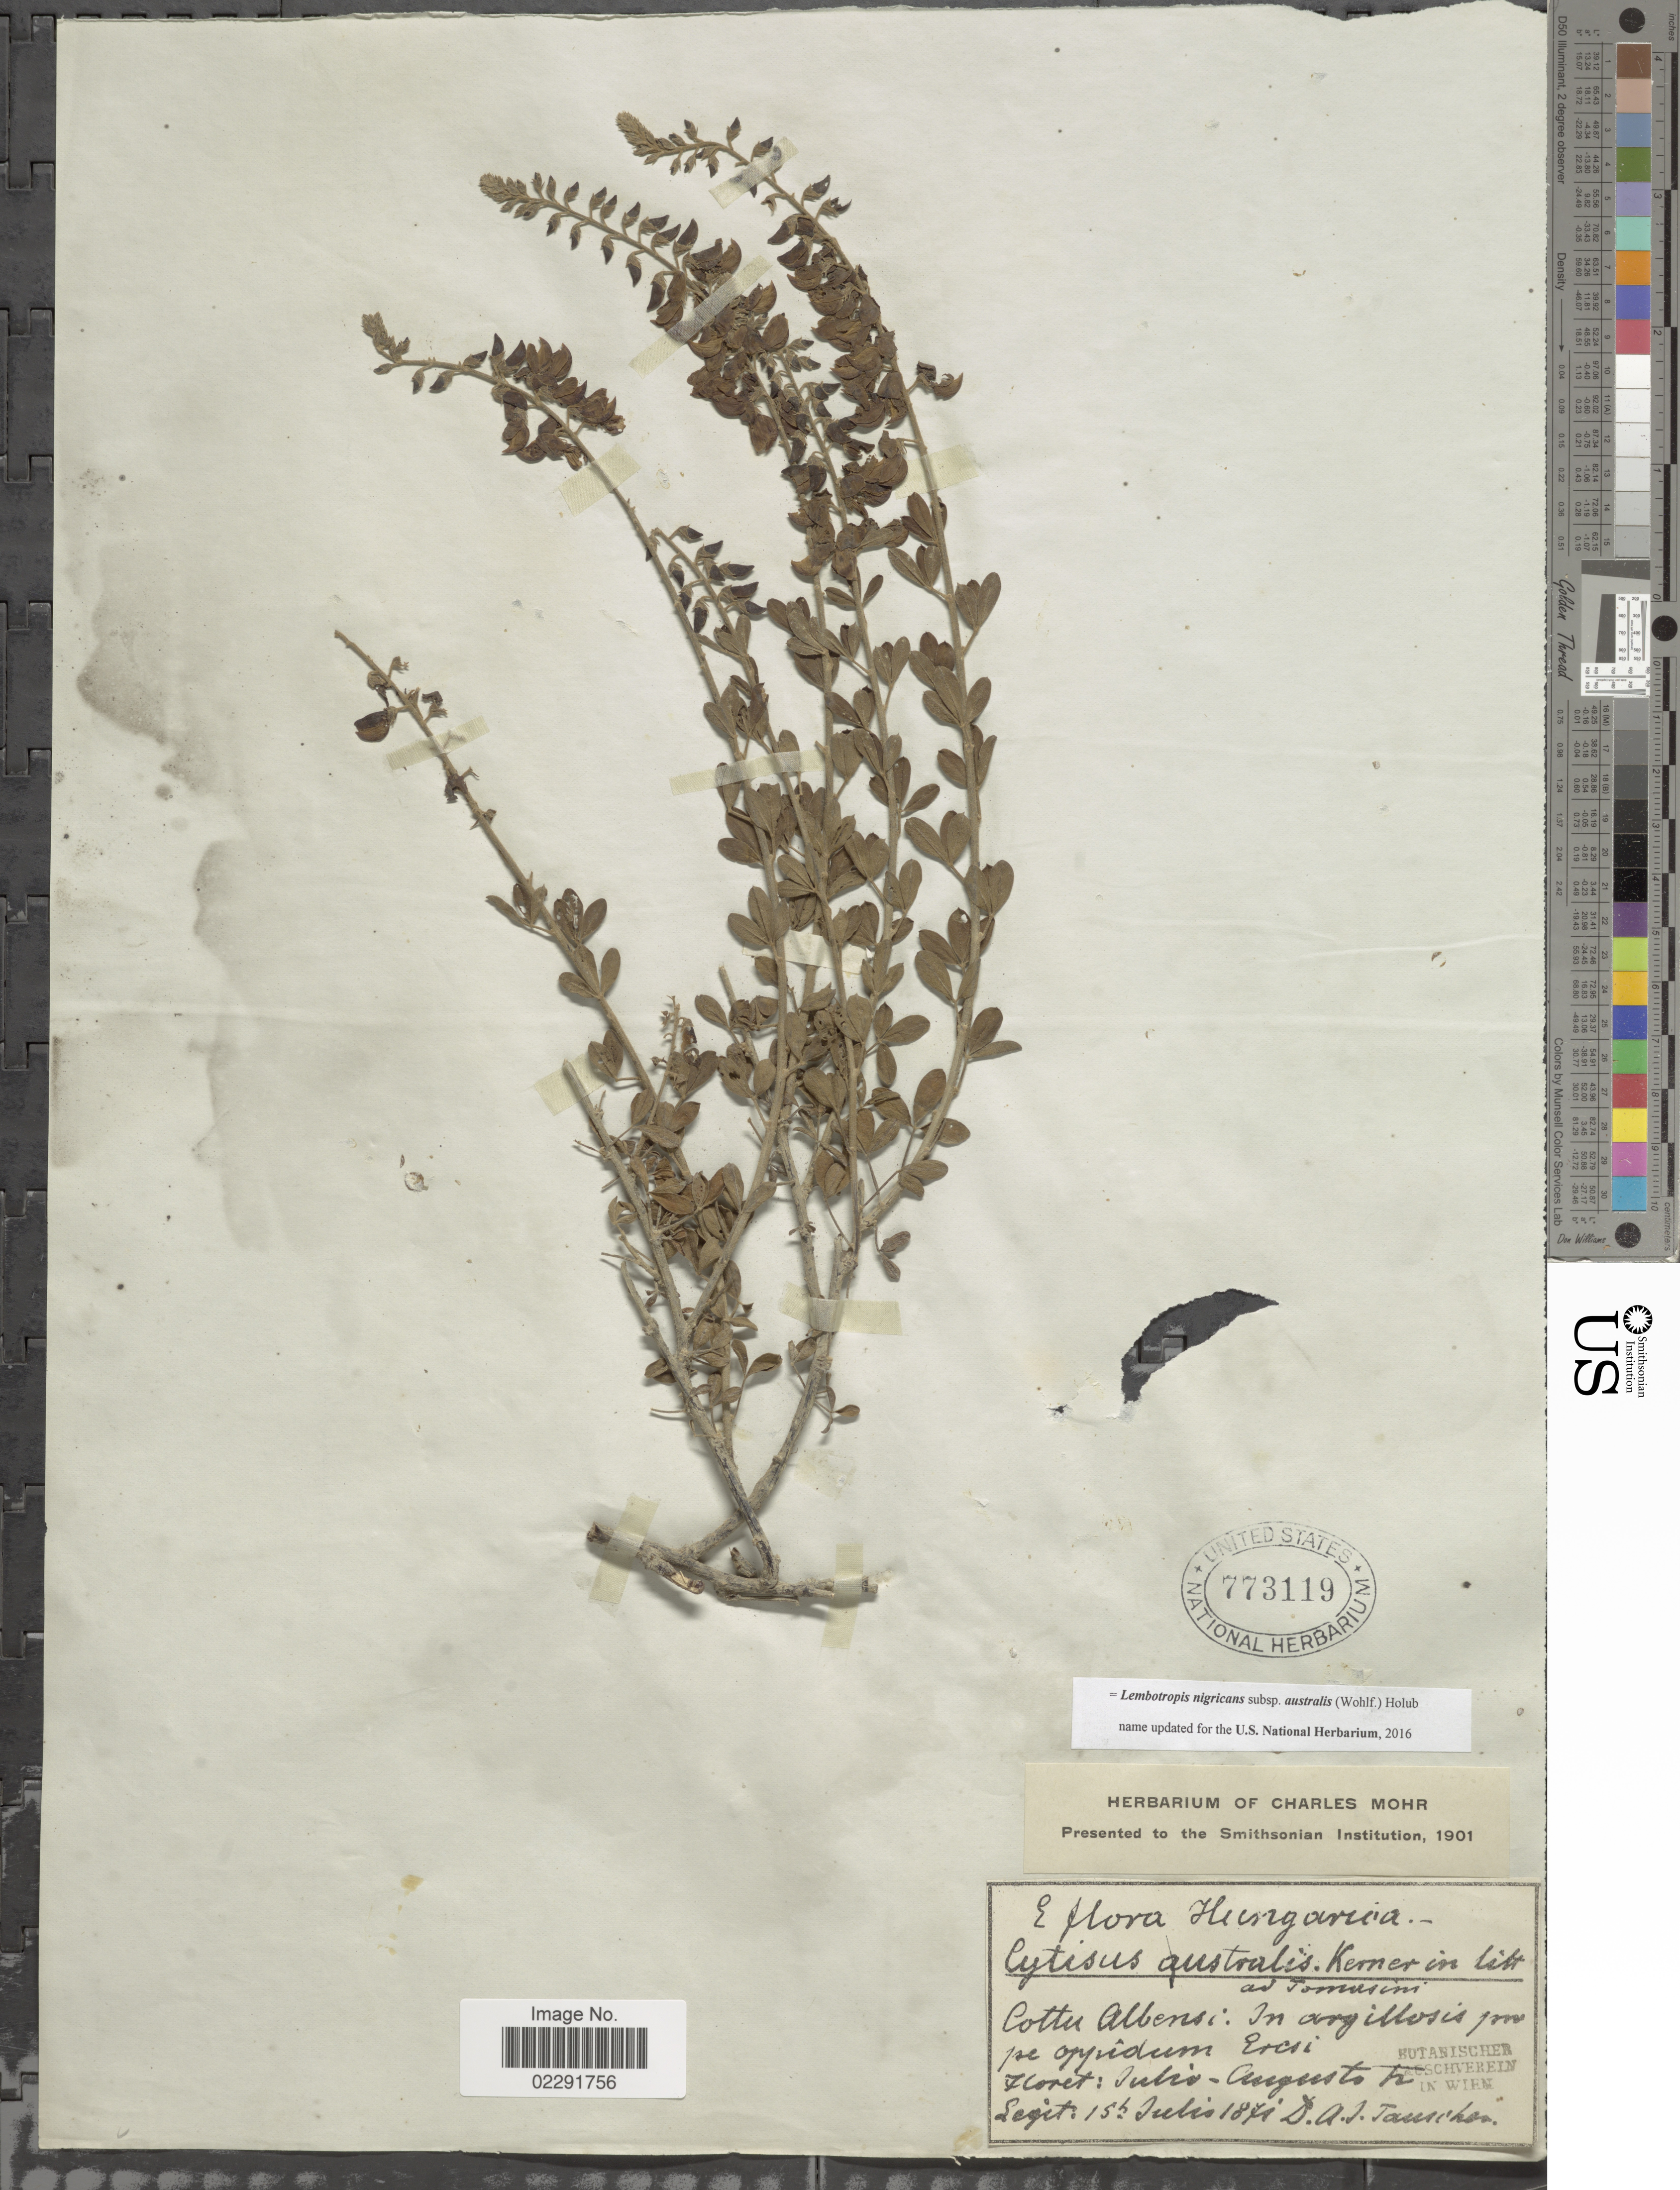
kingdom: Plantae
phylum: Tracheophyta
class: Magnoliopsida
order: Fabales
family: Fabaceae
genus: Lembotropis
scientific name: Lembotropis nigricans subsp. australis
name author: (Wohlf.) Holub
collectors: D. Tauscher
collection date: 1871-07-15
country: Hungary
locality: Hungarica, Cottu Albensi: In argillosis prope oppidm Erci. [interpreted]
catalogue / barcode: US 773119